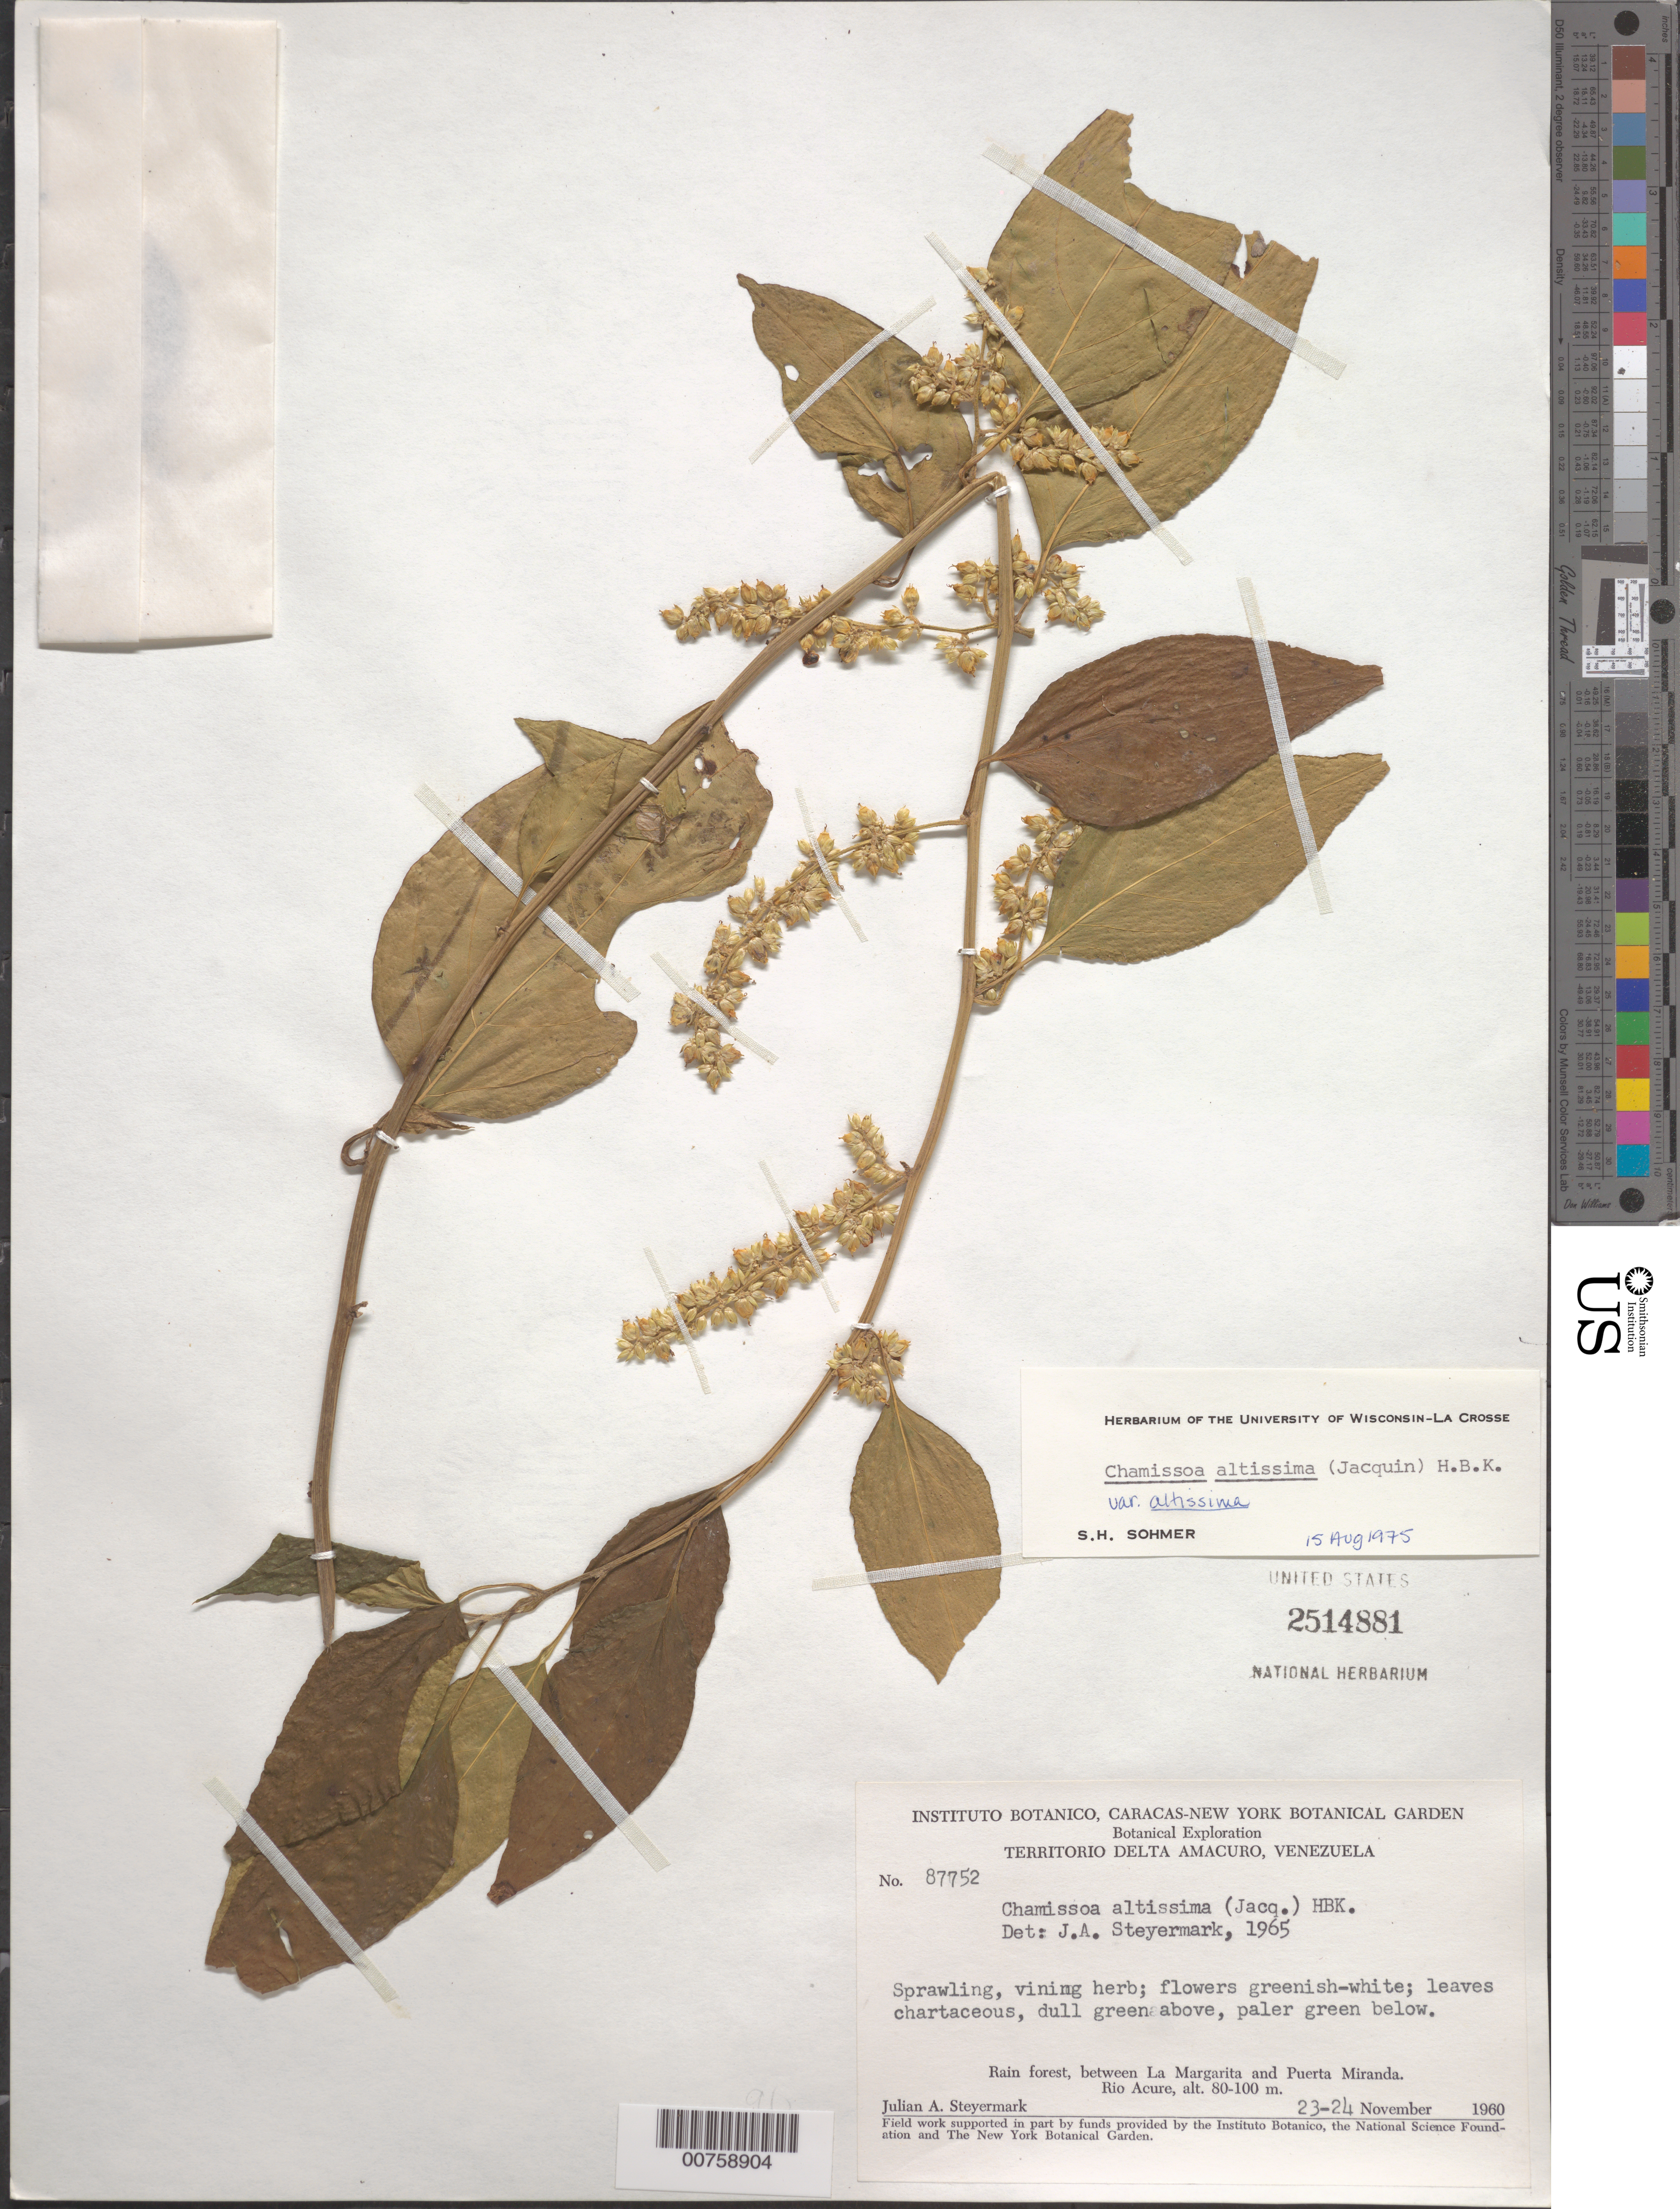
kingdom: Plantae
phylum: Tracheophyta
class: Magnoliopsida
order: Caryophyllales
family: Amaranthaceae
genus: Chamissoa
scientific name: Chamissoa altissima var. altissima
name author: (Jacq.) Kunth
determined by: Sohmer, S. H.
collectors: J. Steyermark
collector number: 87752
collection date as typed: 23-Nov-60 to 24-Nov-60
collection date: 1960-11-23/1960-11-24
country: Venezuela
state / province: Delta Amacuro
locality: Río Acure, between La Margarita and Puerto Miranda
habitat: Rain forest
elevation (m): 80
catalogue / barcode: US 2514881